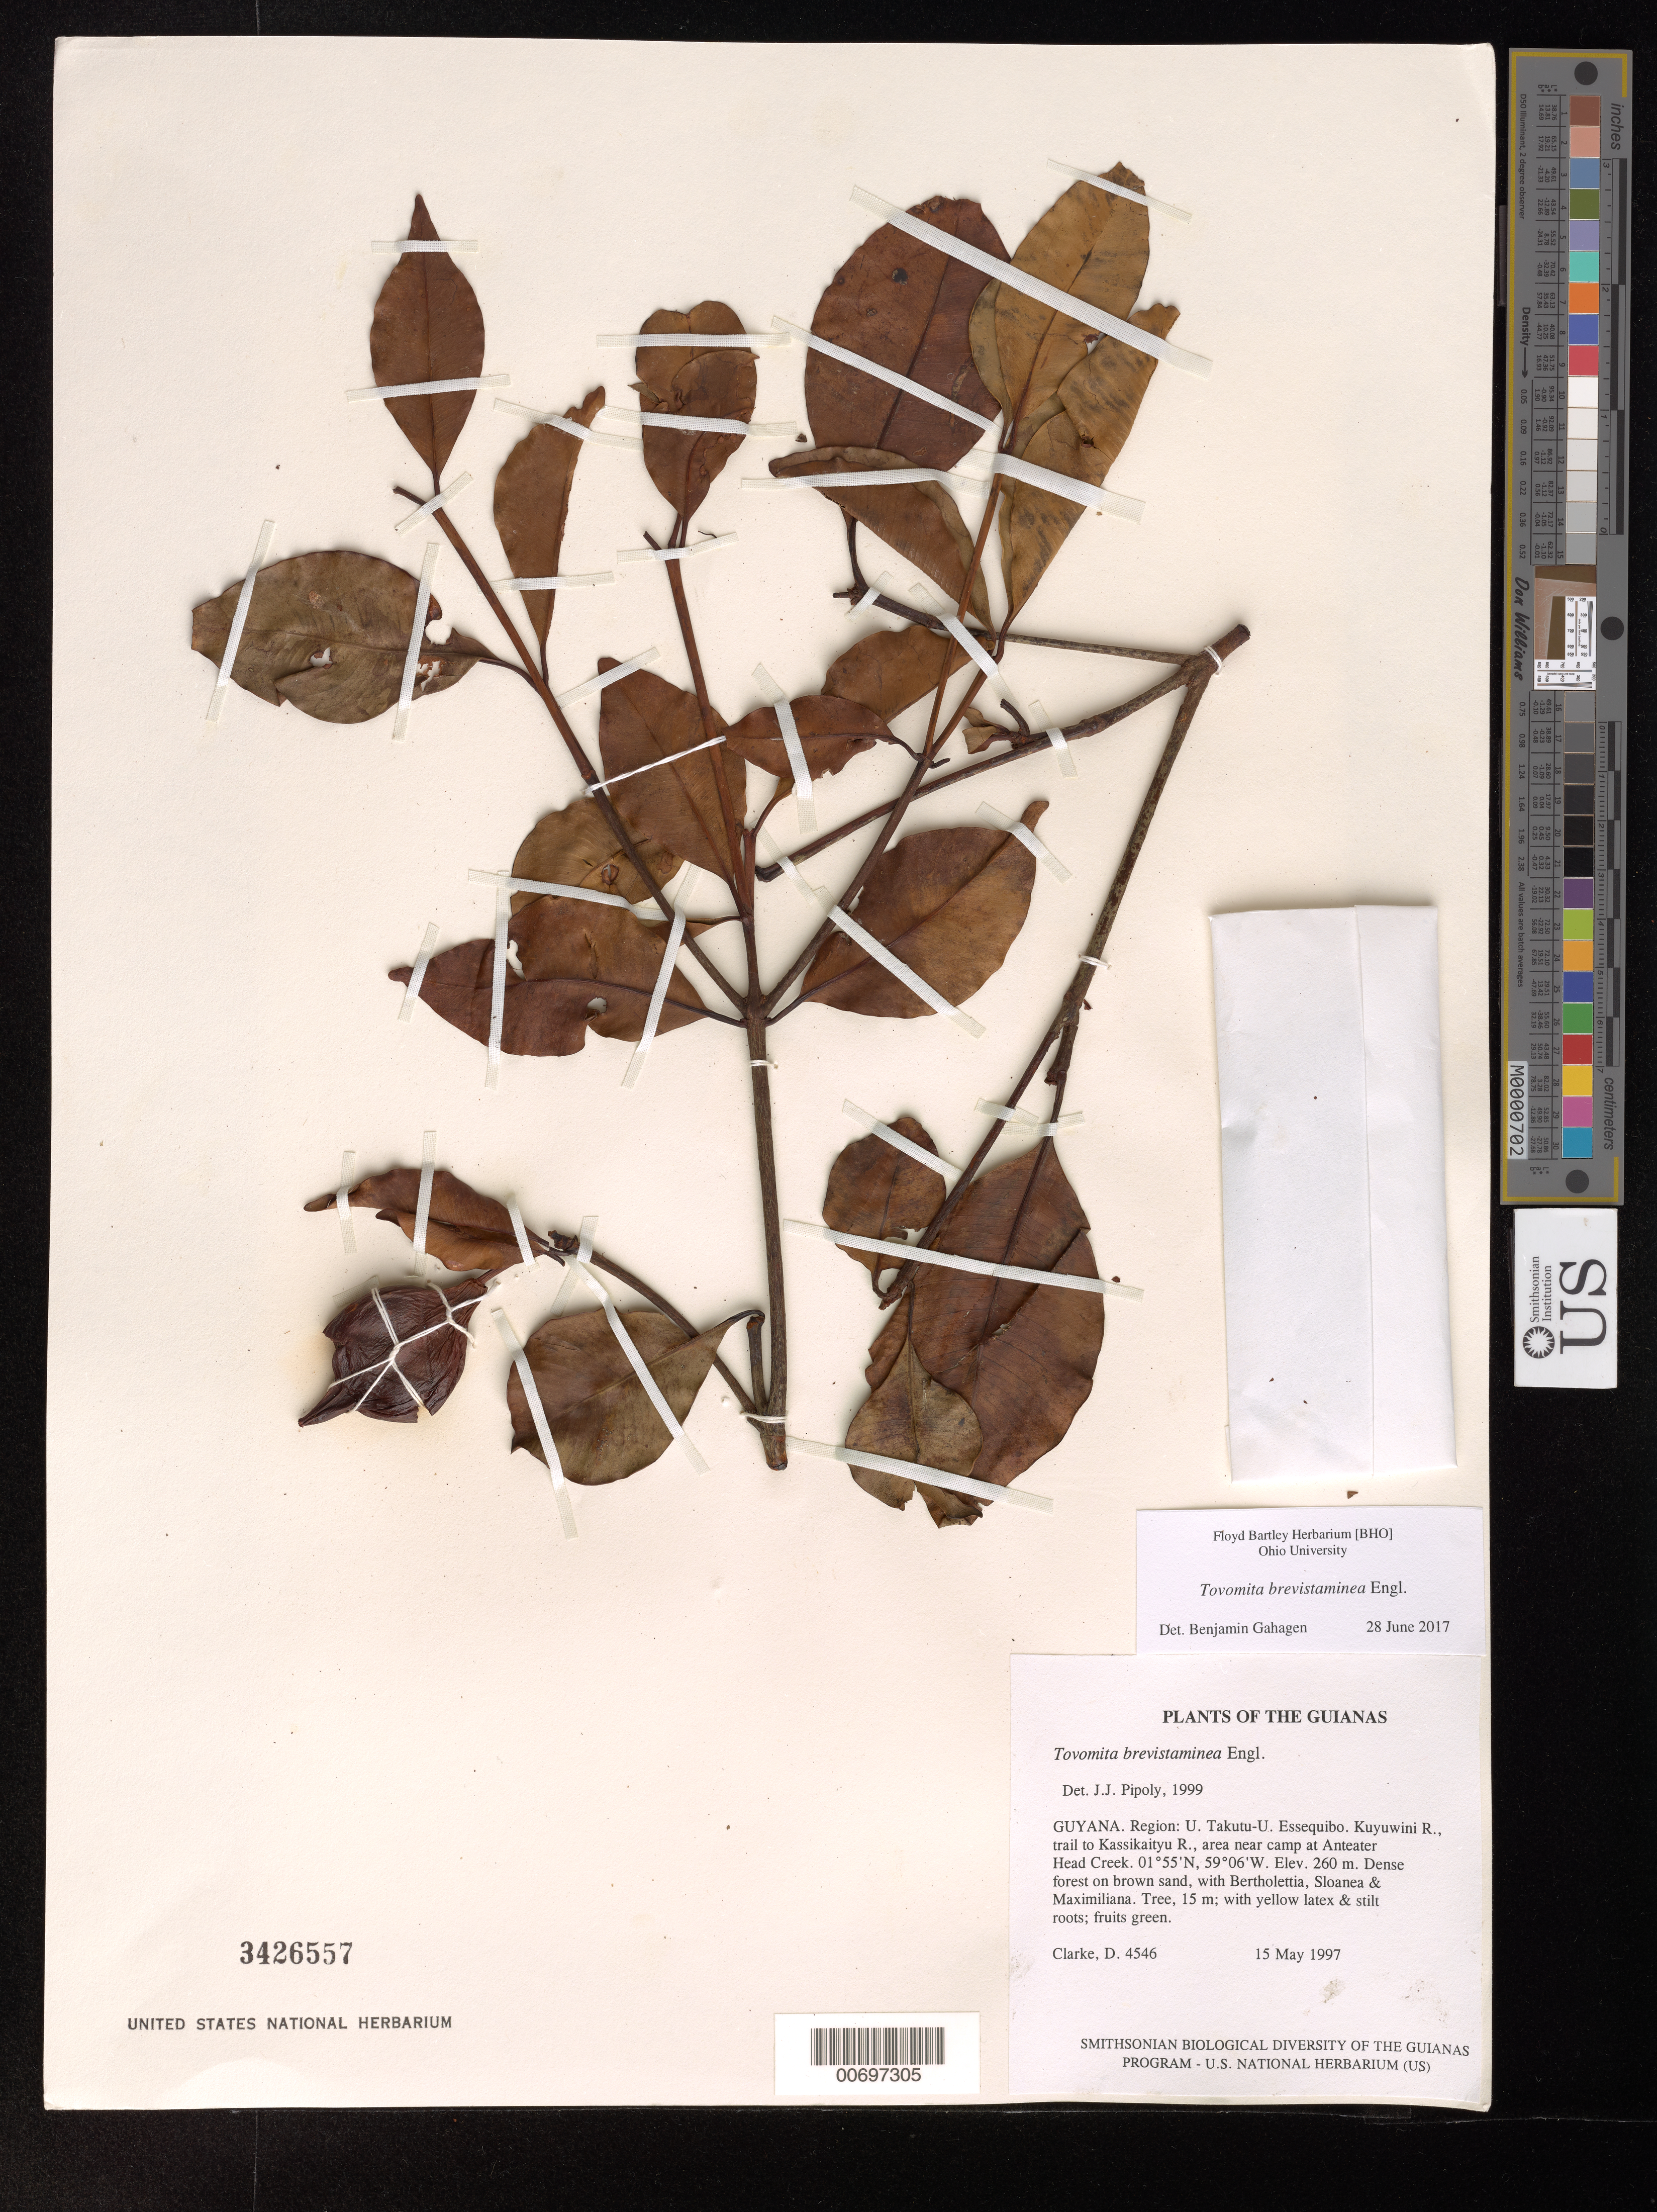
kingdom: Plantae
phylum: Tracheophyta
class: Magnoliopsida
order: Malpighiales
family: Clusiaceae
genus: Tovomita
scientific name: Tovomita brevistaminea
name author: Engl.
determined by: Pipoly, J. J., III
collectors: H. D. Clarke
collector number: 4546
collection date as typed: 15 May 1997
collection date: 1997-05-15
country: Guyana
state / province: U. Takutu-U. Essequibo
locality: Kuyuwini R., trail to Kassikaityu R., area near camp at Anteater Head Creek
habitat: Dense forest on brown sand, with Bertholettia, Sloanea & Maximiliana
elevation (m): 260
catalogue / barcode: US 3426557